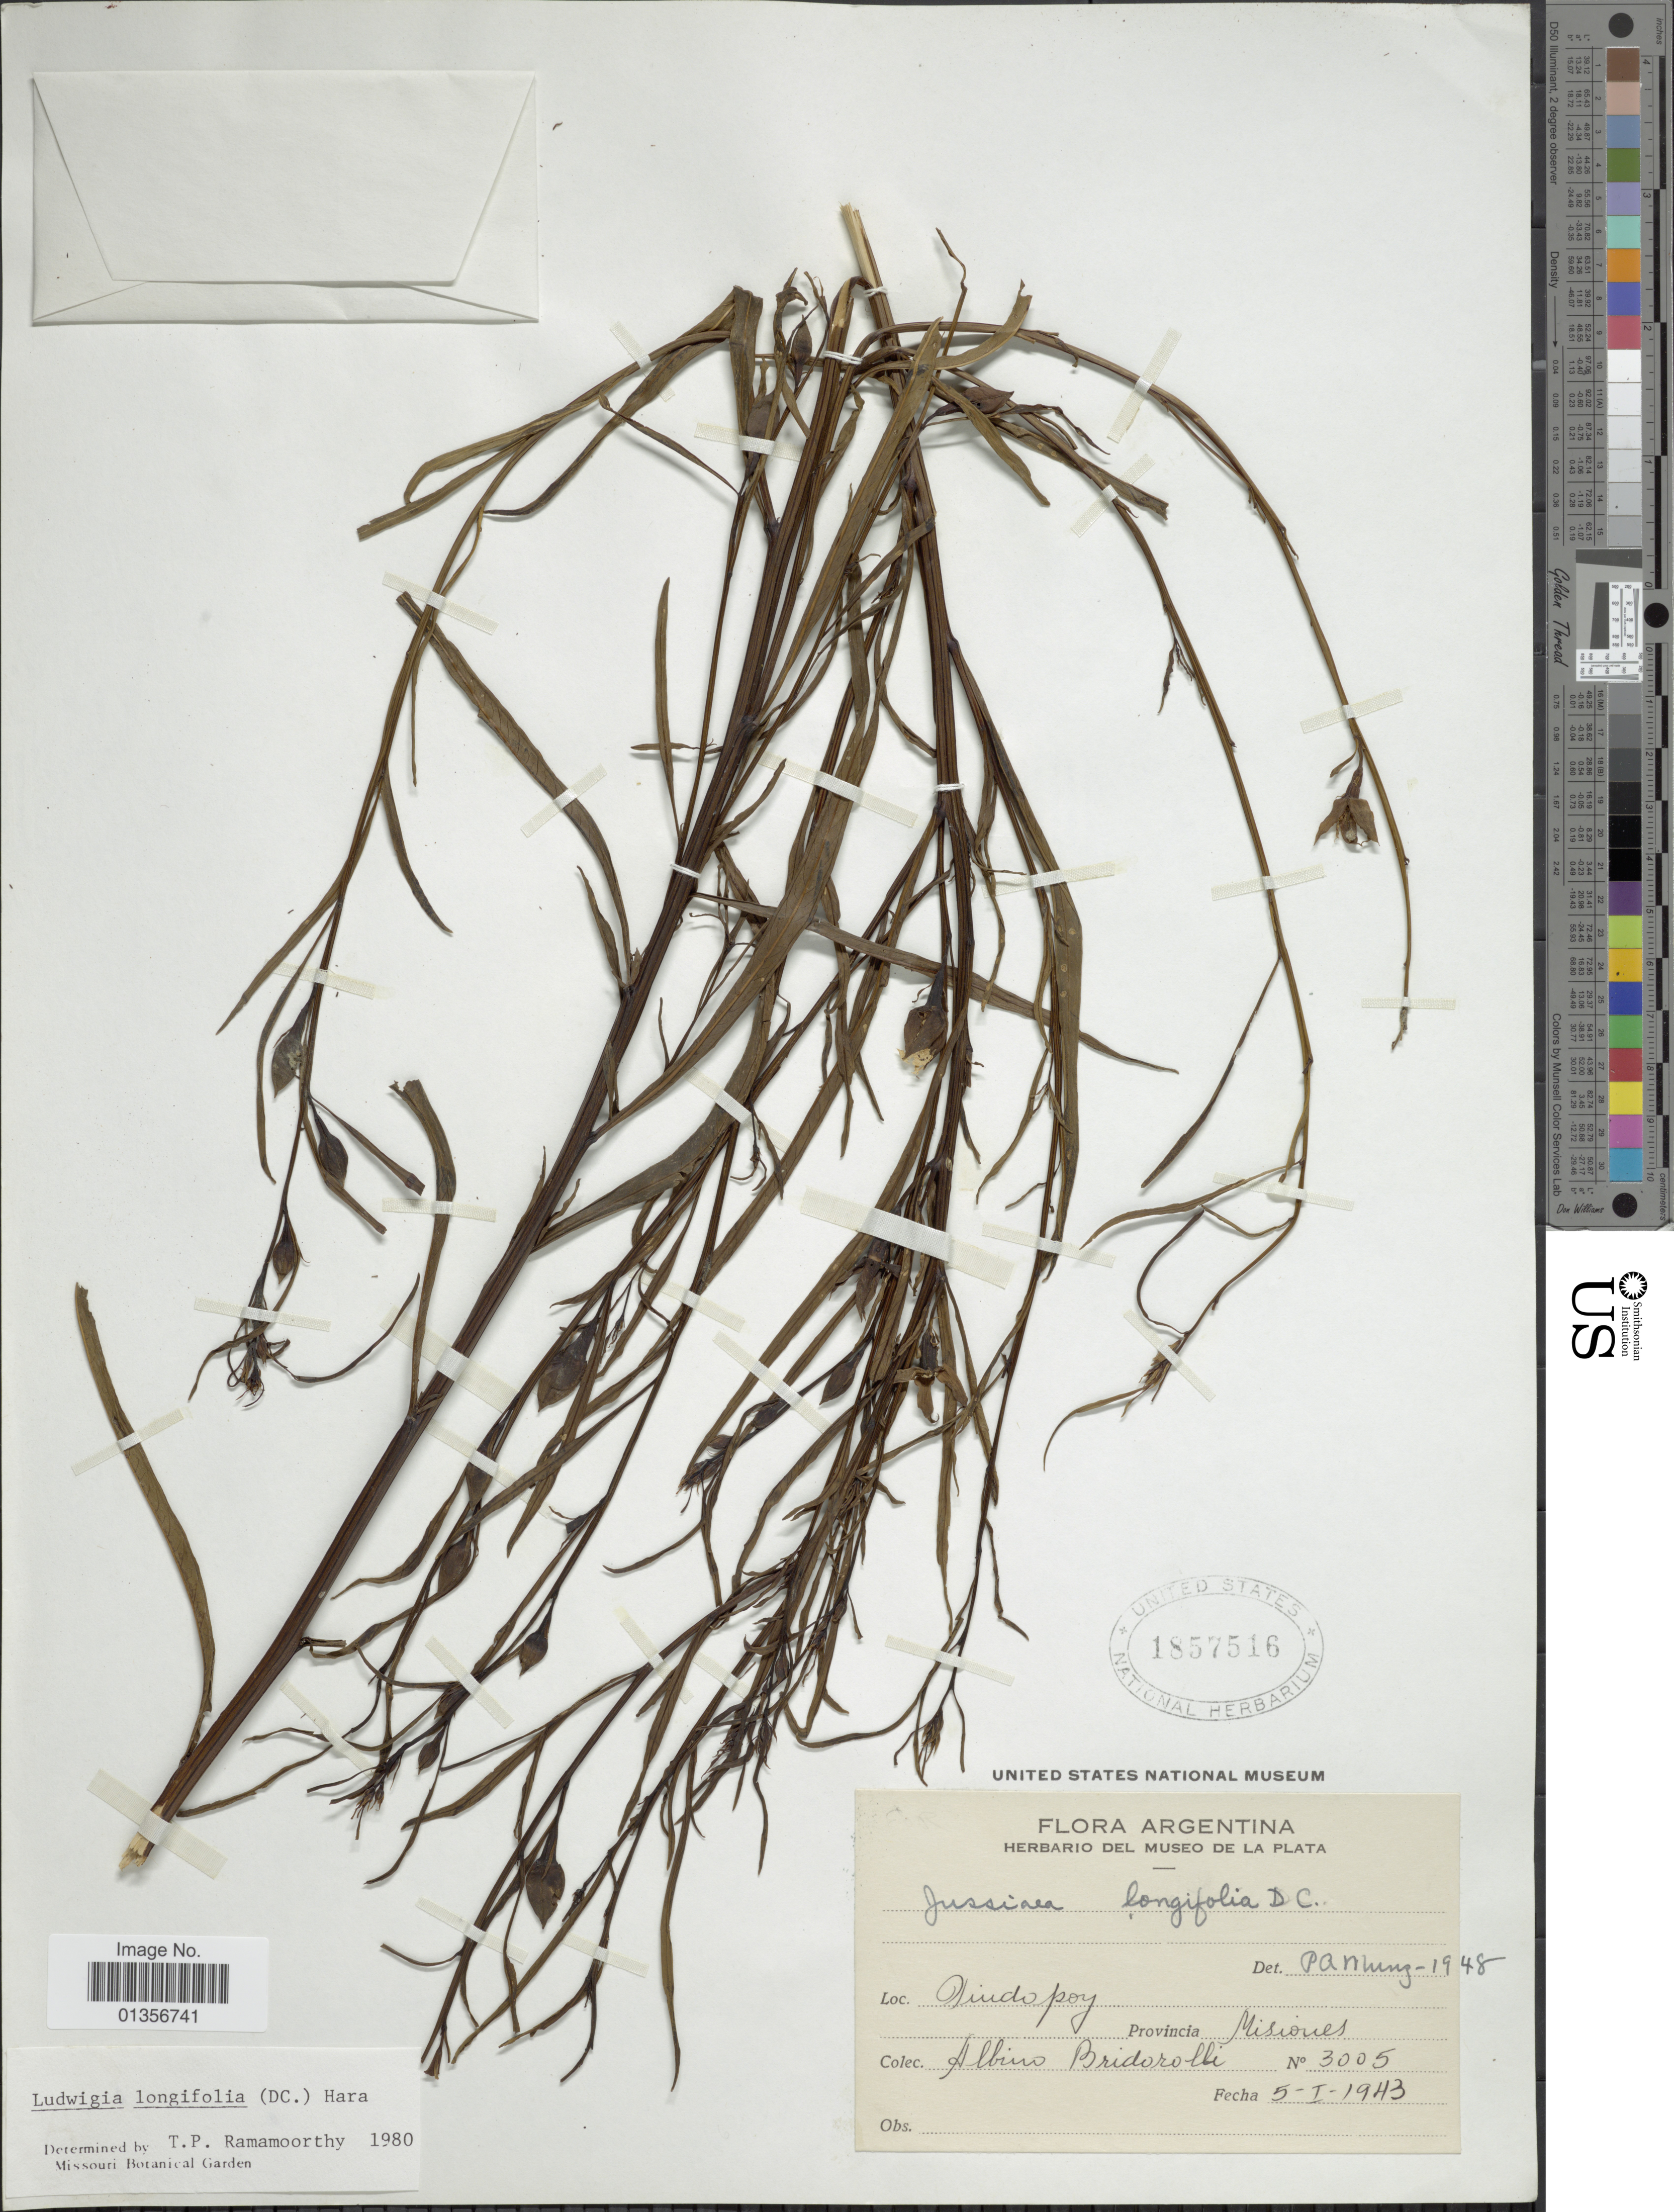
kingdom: Plantae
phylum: Tracheophyta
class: Magnoliopsida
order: Myrtales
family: Onagraceae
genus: Ludwigia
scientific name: Ludwigia longifolia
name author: (DC.) H. Hara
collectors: A. Bridarolli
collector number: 3005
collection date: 1943-01-05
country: Argentina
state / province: Misiones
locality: Pindapoy,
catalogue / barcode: US 1857516